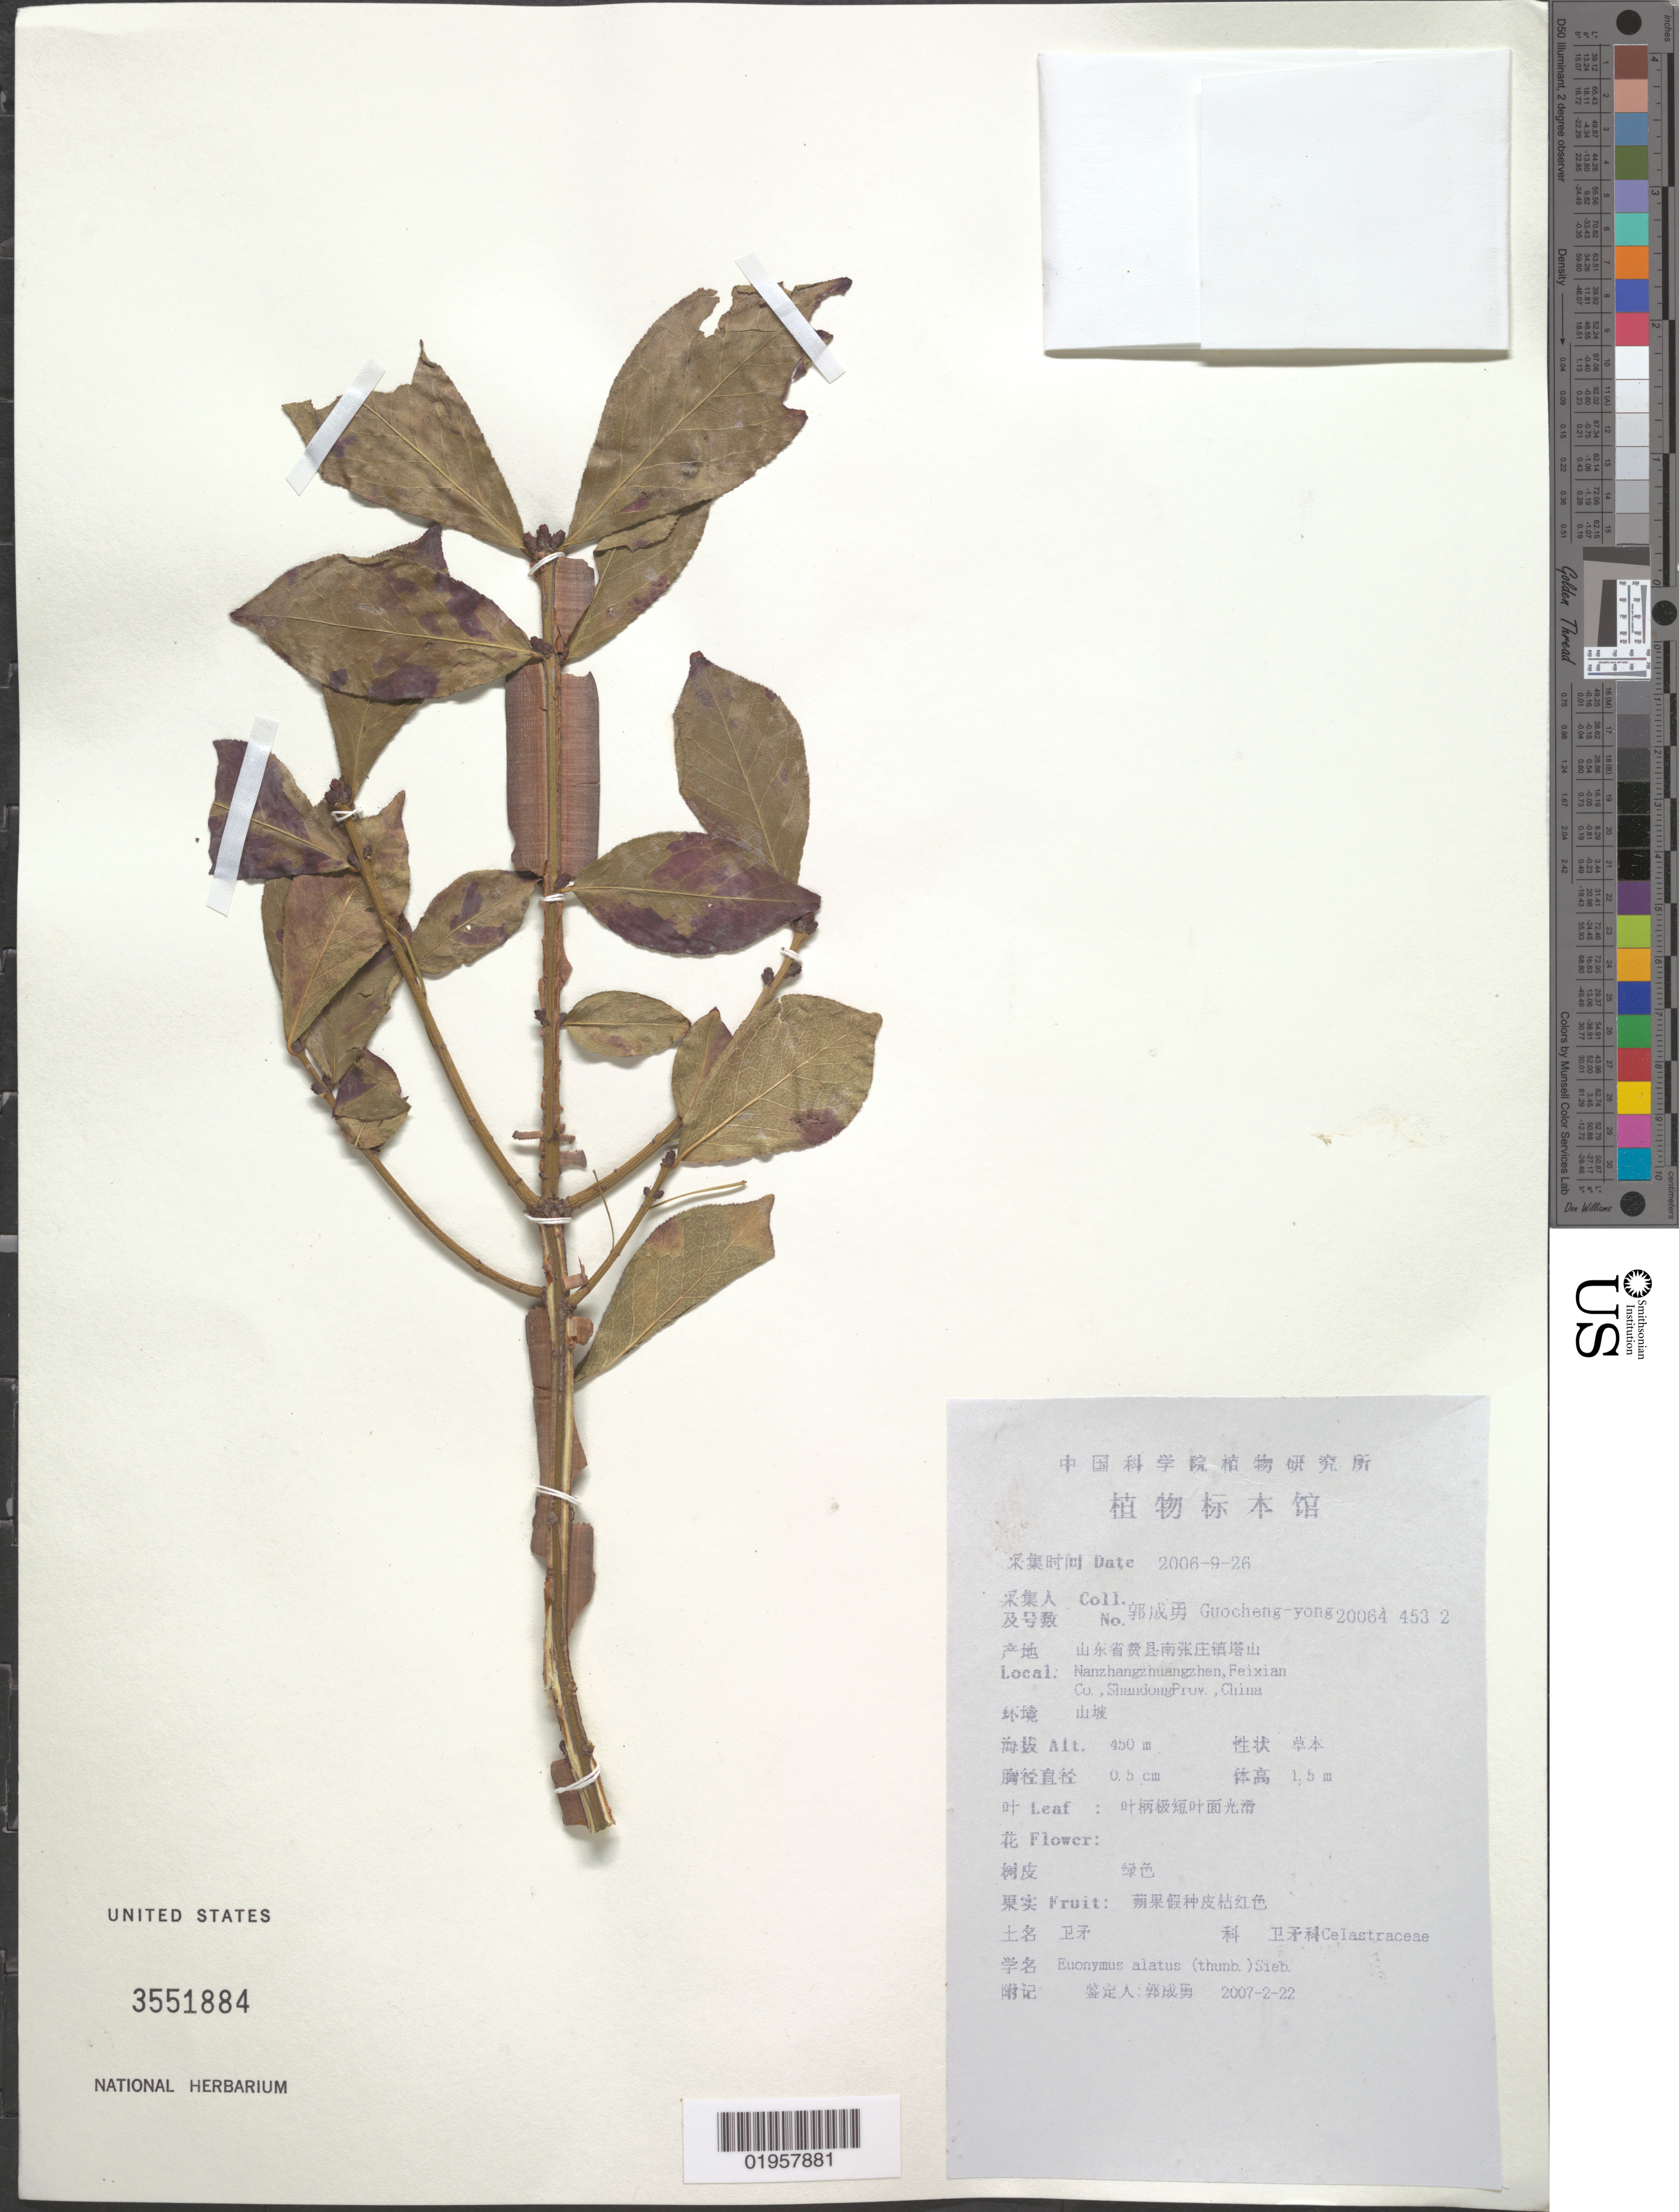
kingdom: Plantae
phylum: Tracheophyta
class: Magnoliopsida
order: Celastrales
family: Celastraceae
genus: Euonymus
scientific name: Euonymus alatus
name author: (Thunb.) Siebold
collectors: Guo cheng-yong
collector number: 20064 453 2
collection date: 2006-09-26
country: China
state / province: Shandong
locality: Feixuab Co., Nanzhangzhuangzhen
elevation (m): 450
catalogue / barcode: US 3551884